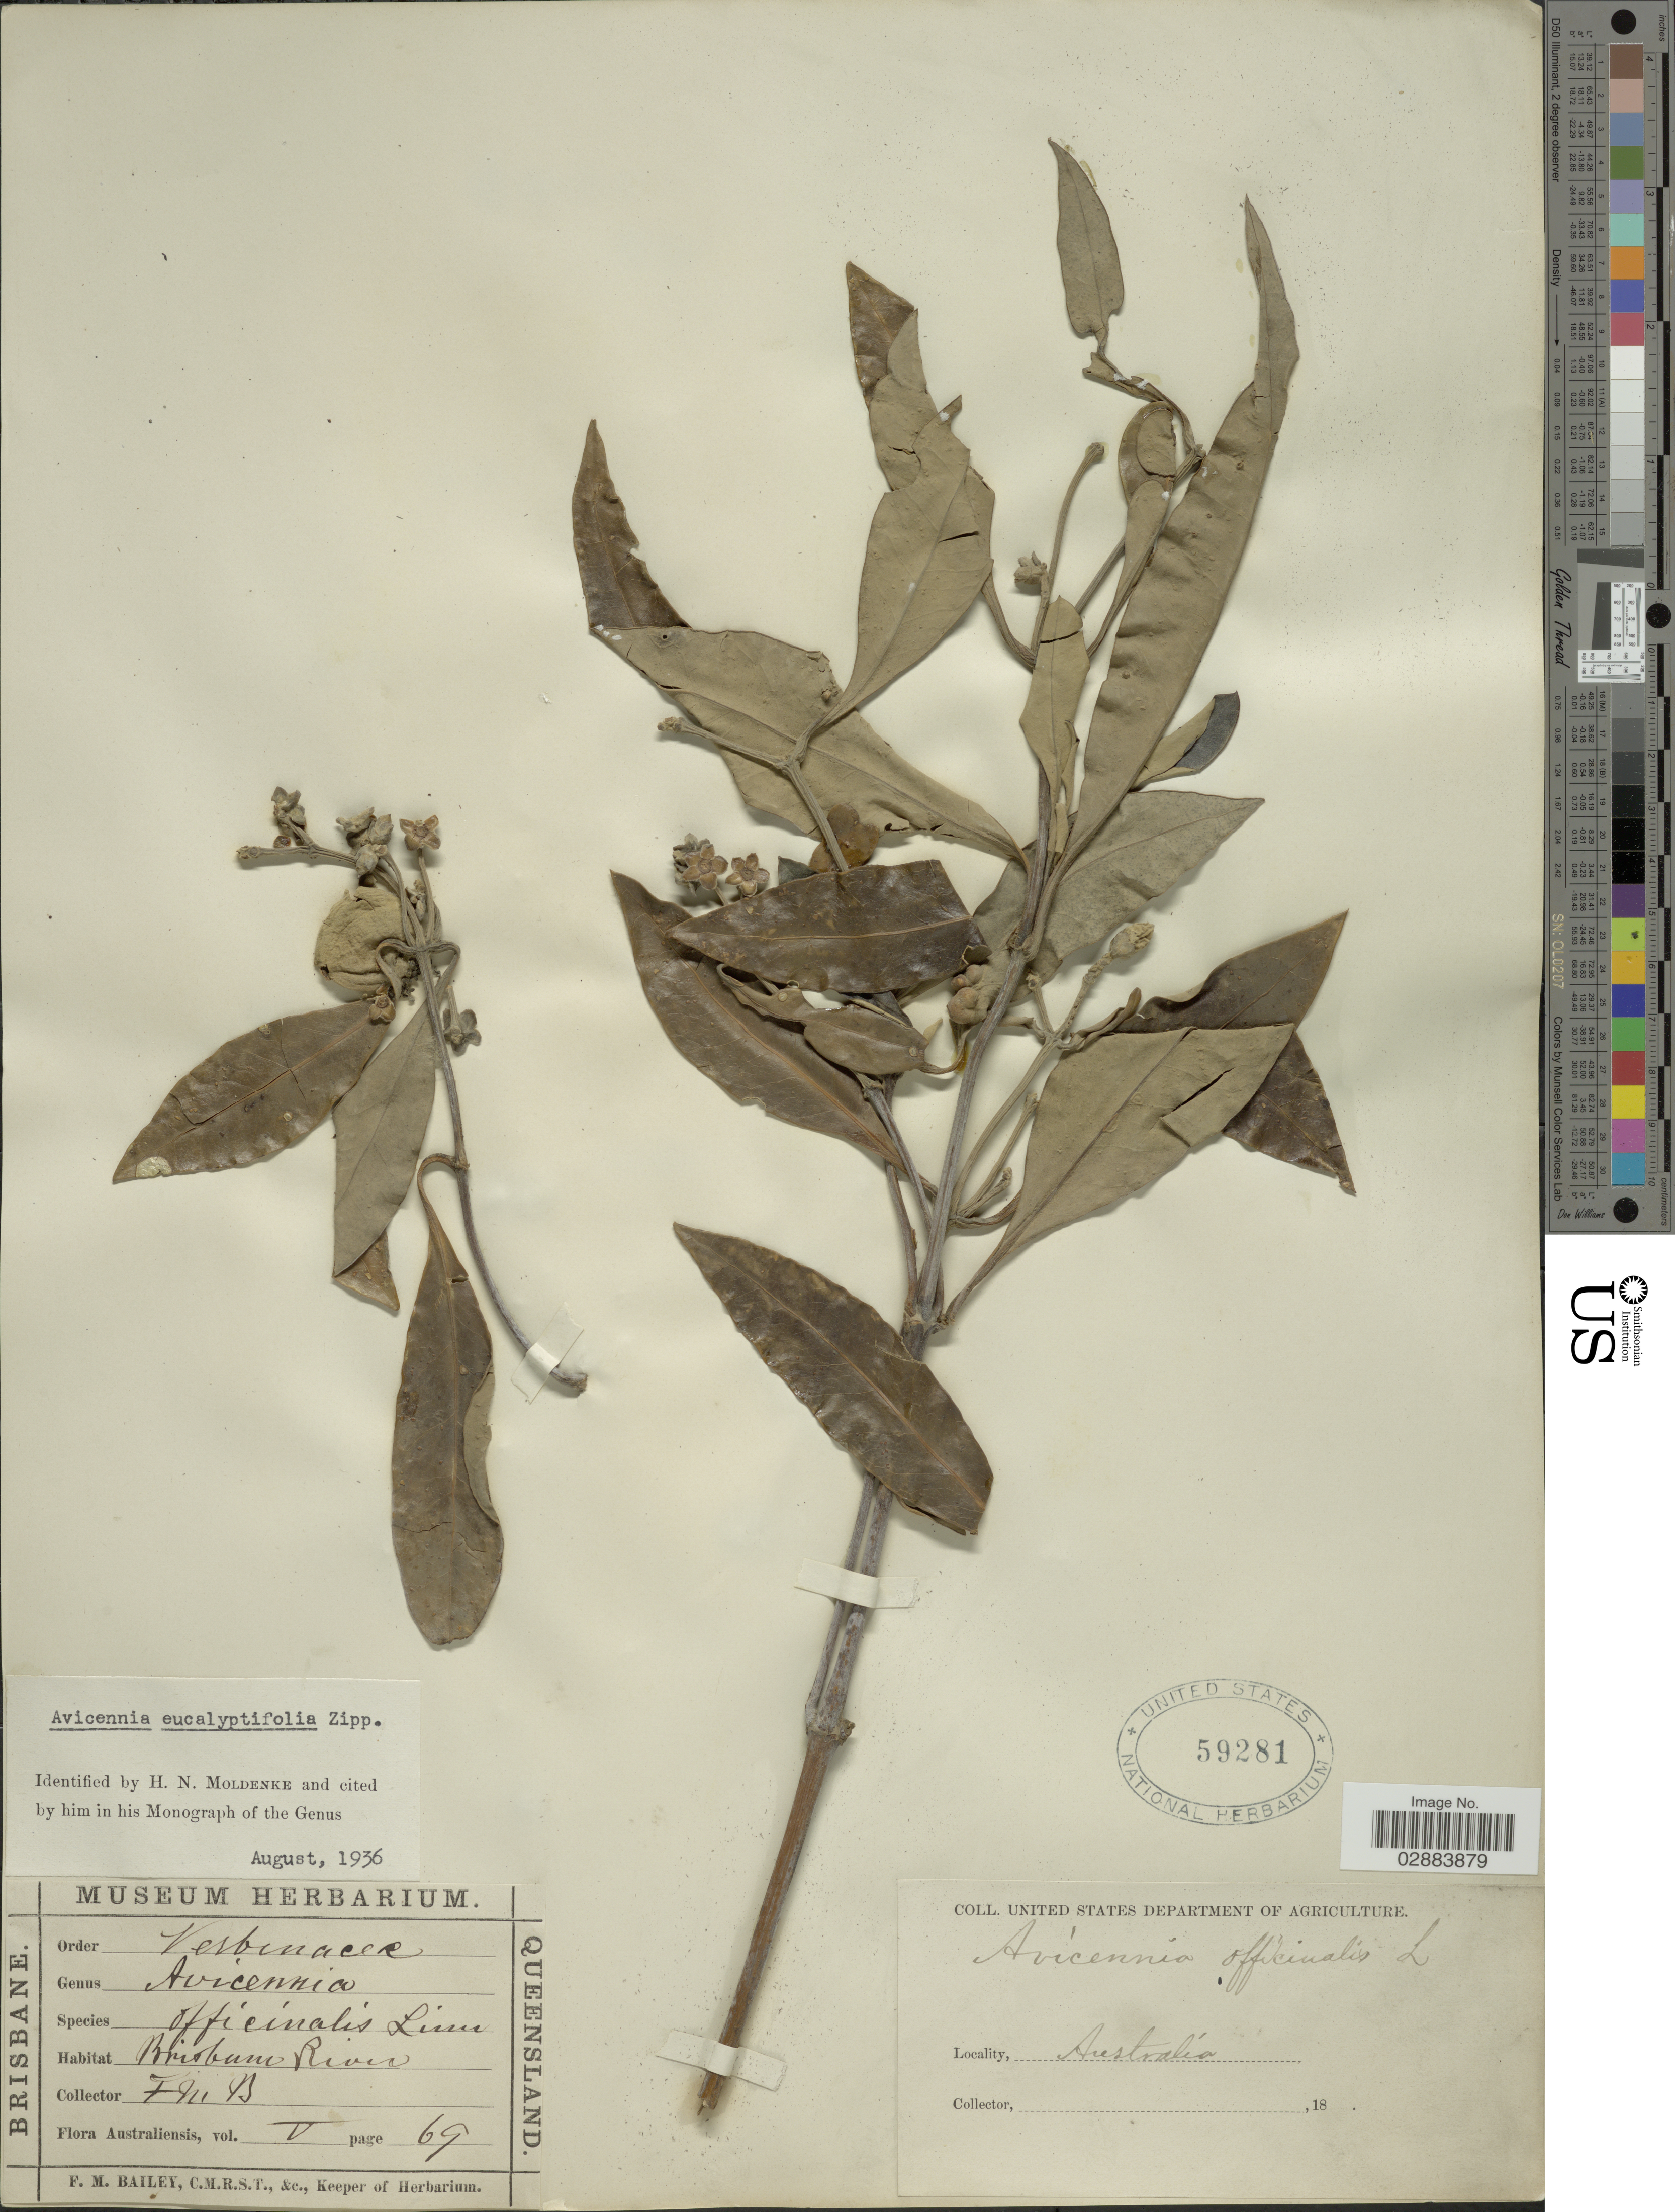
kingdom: Plantae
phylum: Tracheophyta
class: Magnoliopsida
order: Lamiales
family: Acanthaceae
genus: Avicennia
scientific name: Avicennia eucalyptifolia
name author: (Valeton) Zipp. ex Moldenke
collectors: F. M. Bailey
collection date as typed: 18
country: Australia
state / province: Queensland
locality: Brisbane River.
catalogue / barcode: US 59281